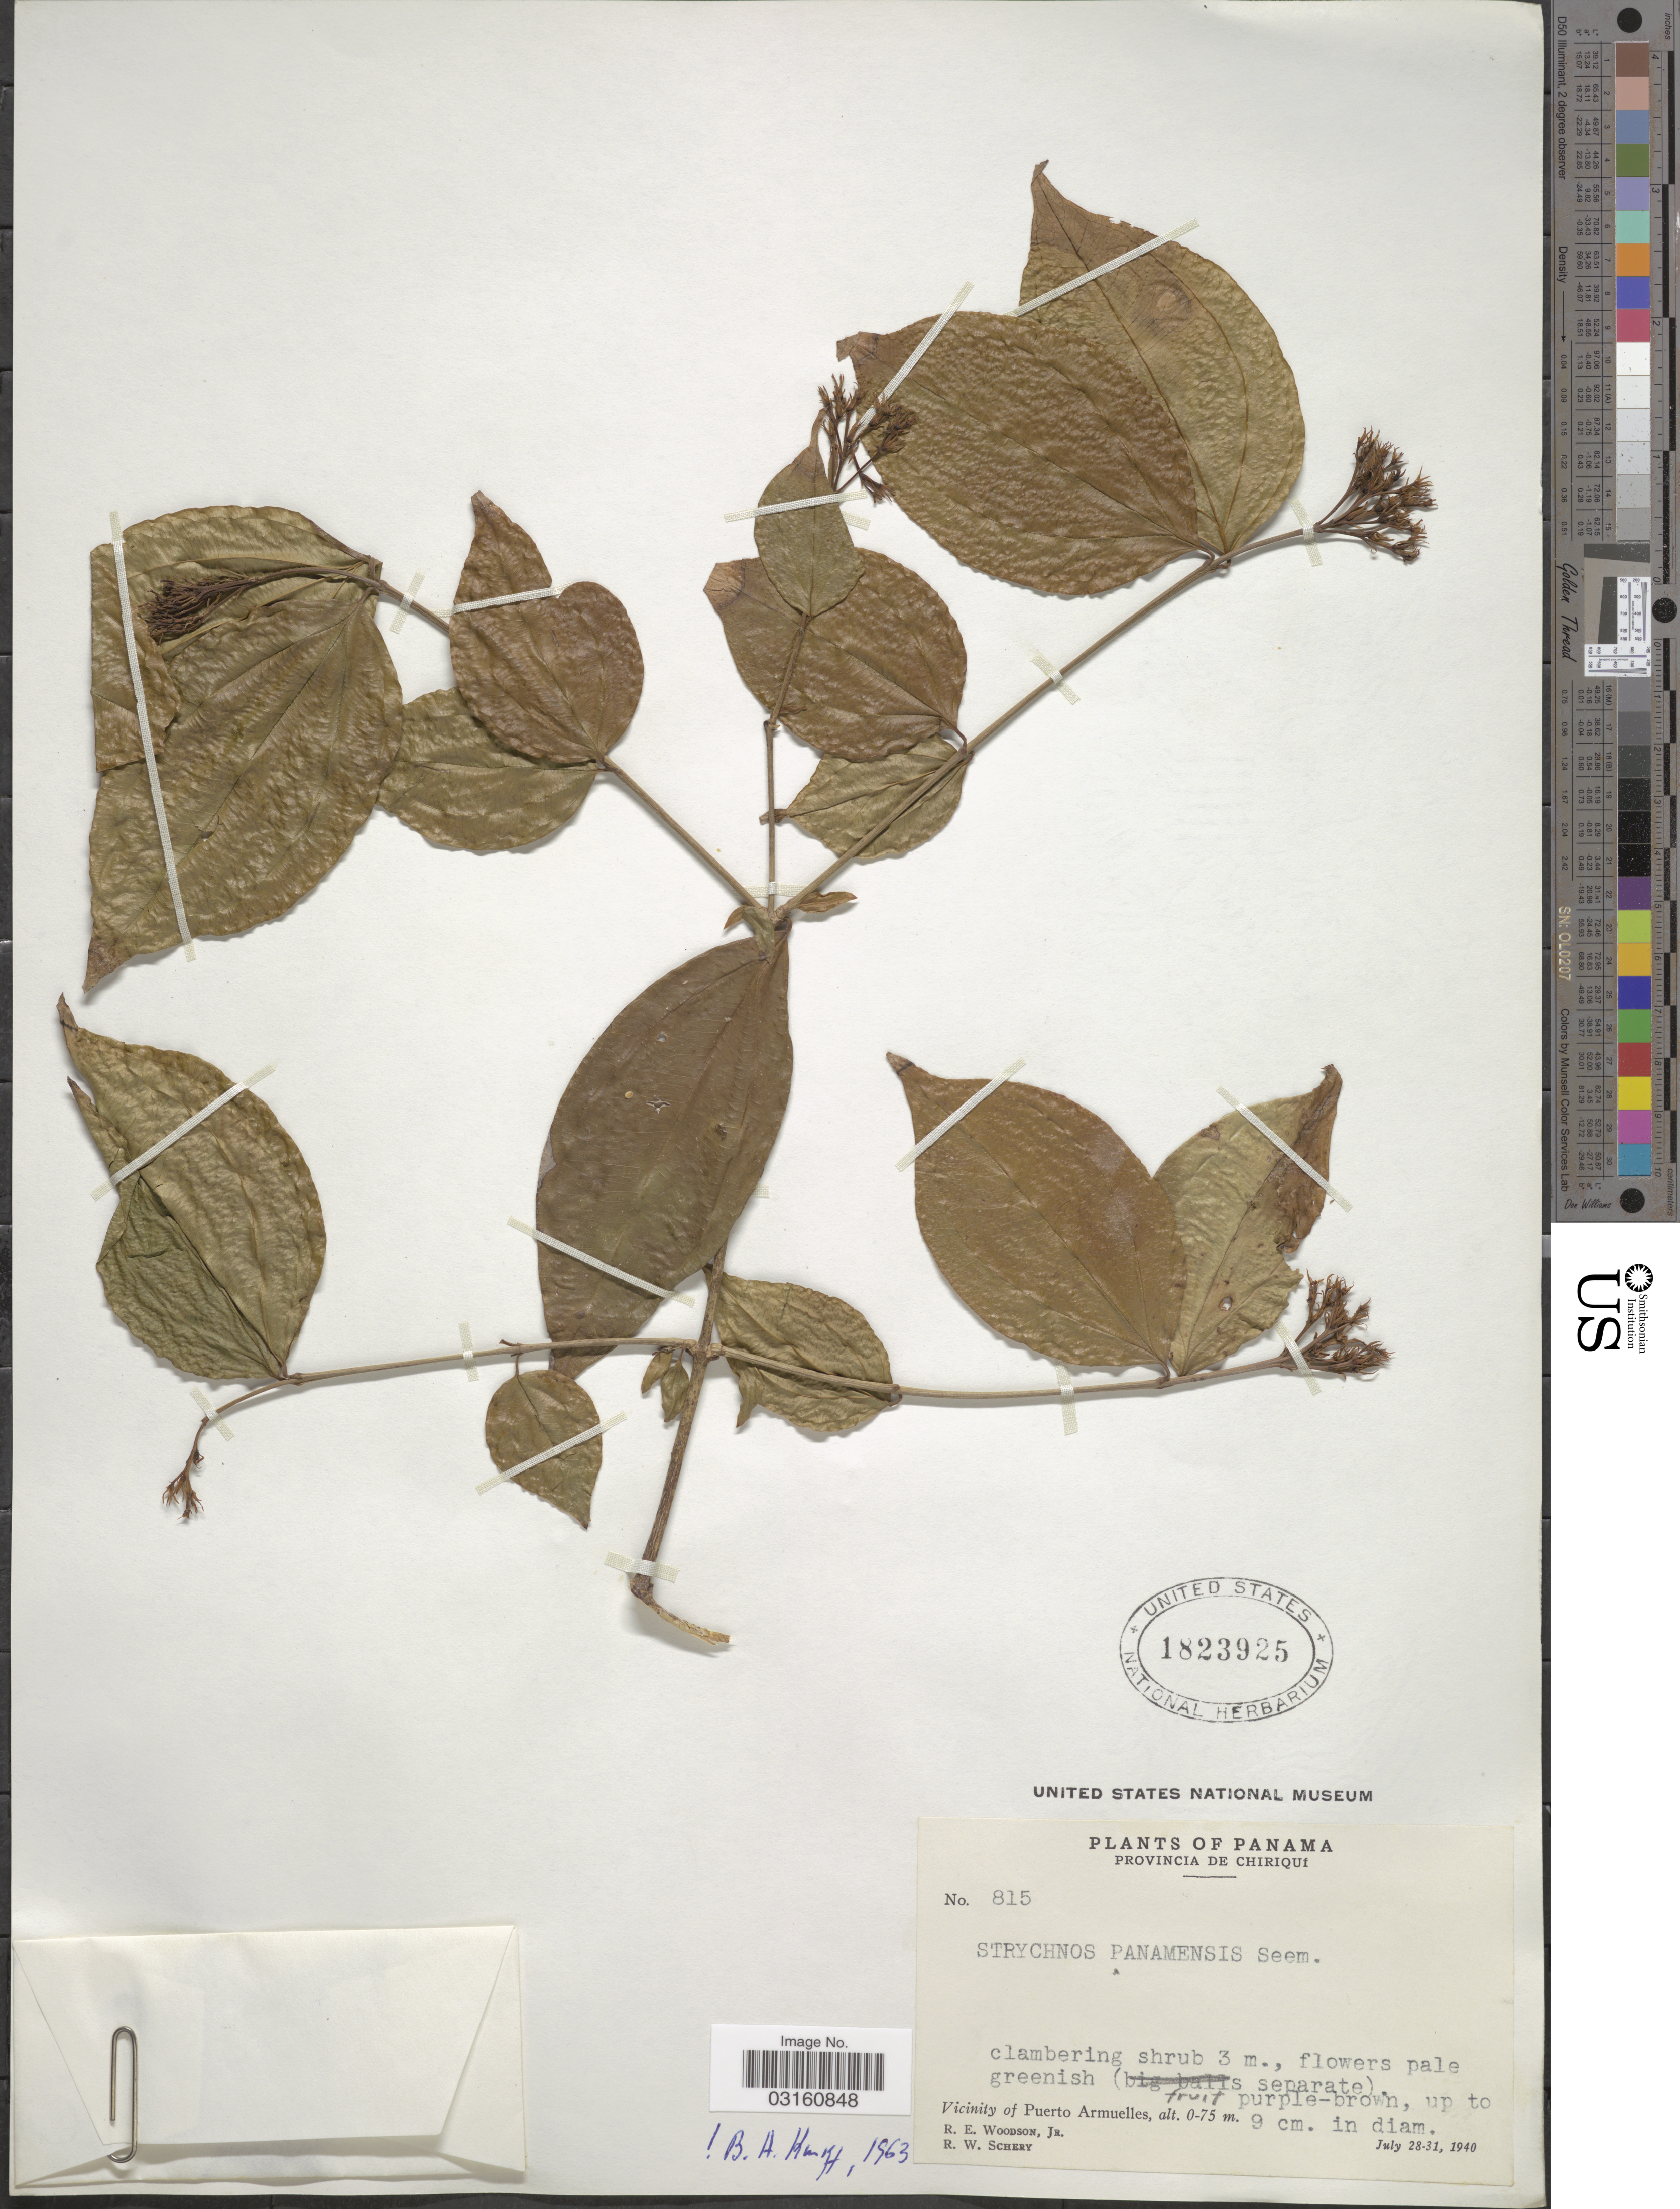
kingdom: Plantae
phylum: Tracheophyta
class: Magnoliopsida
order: Gentianales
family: Loganiaceae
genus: Strychnos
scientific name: Strychnos panamensis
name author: Seem.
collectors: R. E. Woodson & R. W. Schery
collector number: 815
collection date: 1940-07-28/1940-07-31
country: Panama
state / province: Chiriqui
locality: Vicinity of Puerto Armuelles.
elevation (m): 0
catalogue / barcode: US 1823925